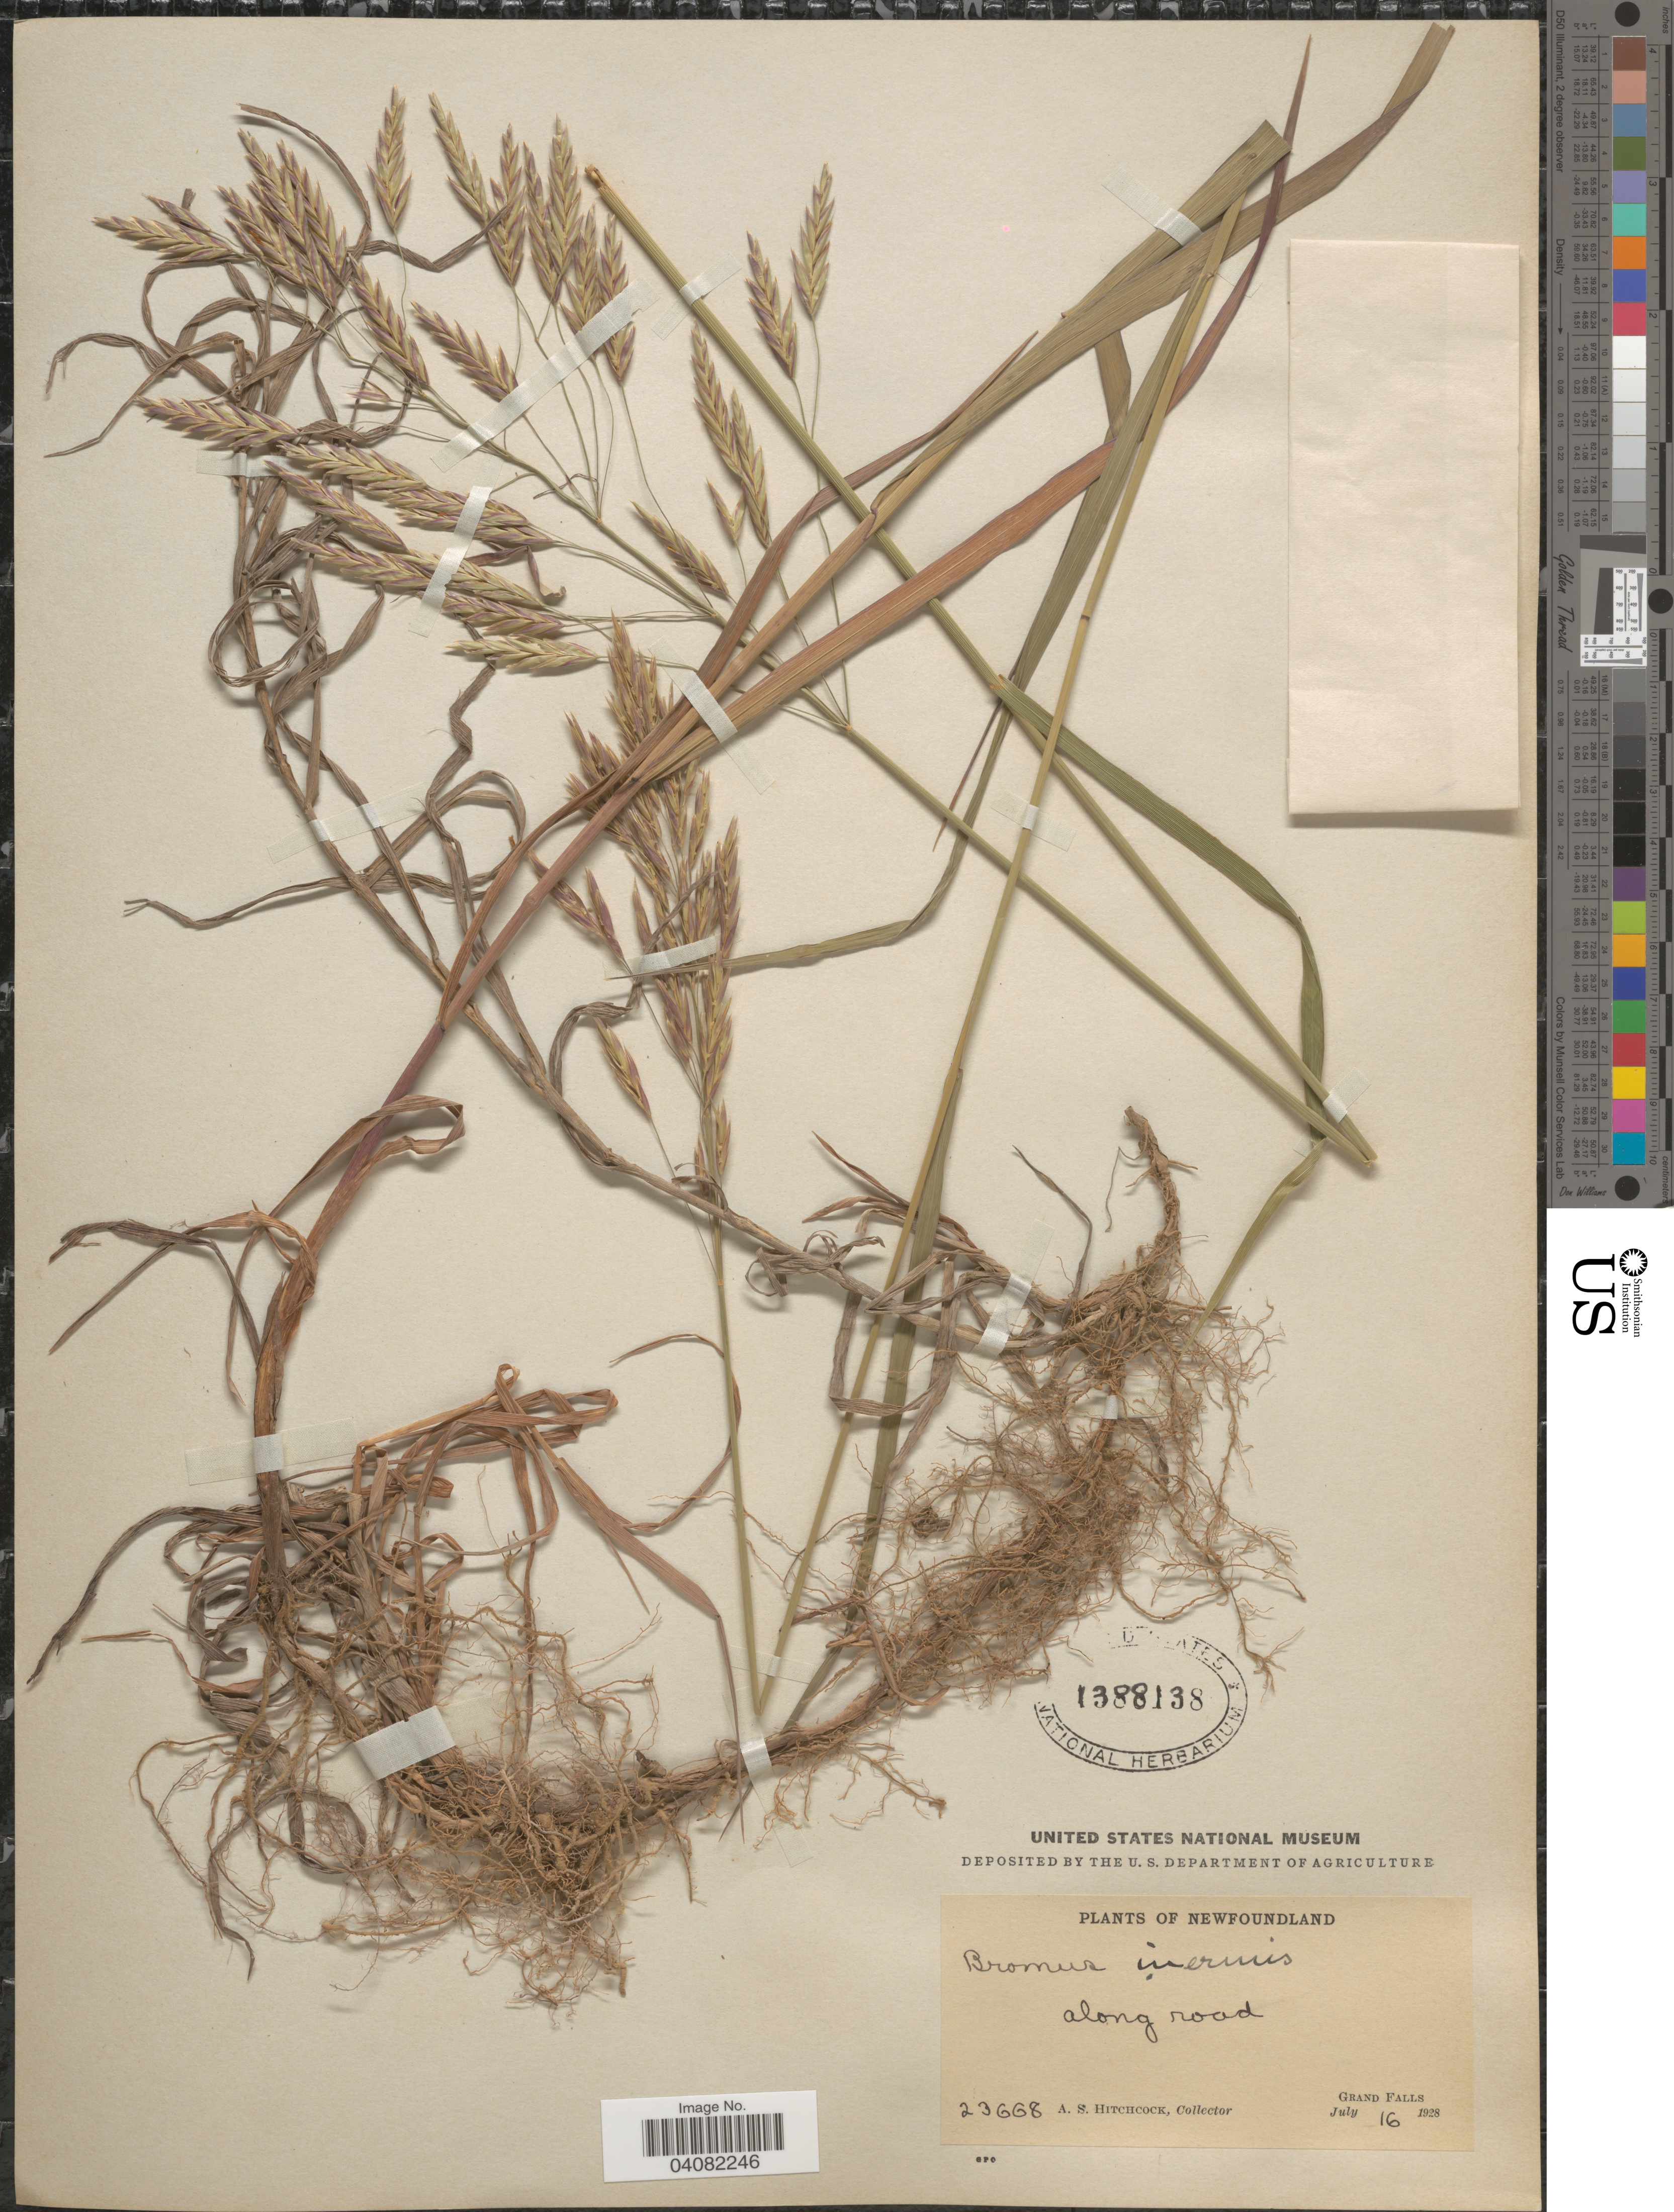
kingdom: Plantae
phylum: Tracheophyta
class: Liliopsida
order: Poales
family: Poaceae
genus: Bromus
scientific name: Bromus inermis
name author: Leyss.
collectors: A. S. Hitchcock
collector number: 23668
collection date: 1928-07-16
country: Canada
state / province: Newfoundland and Labrador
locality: Along road. Grand Falls.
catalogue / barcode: US 1388138